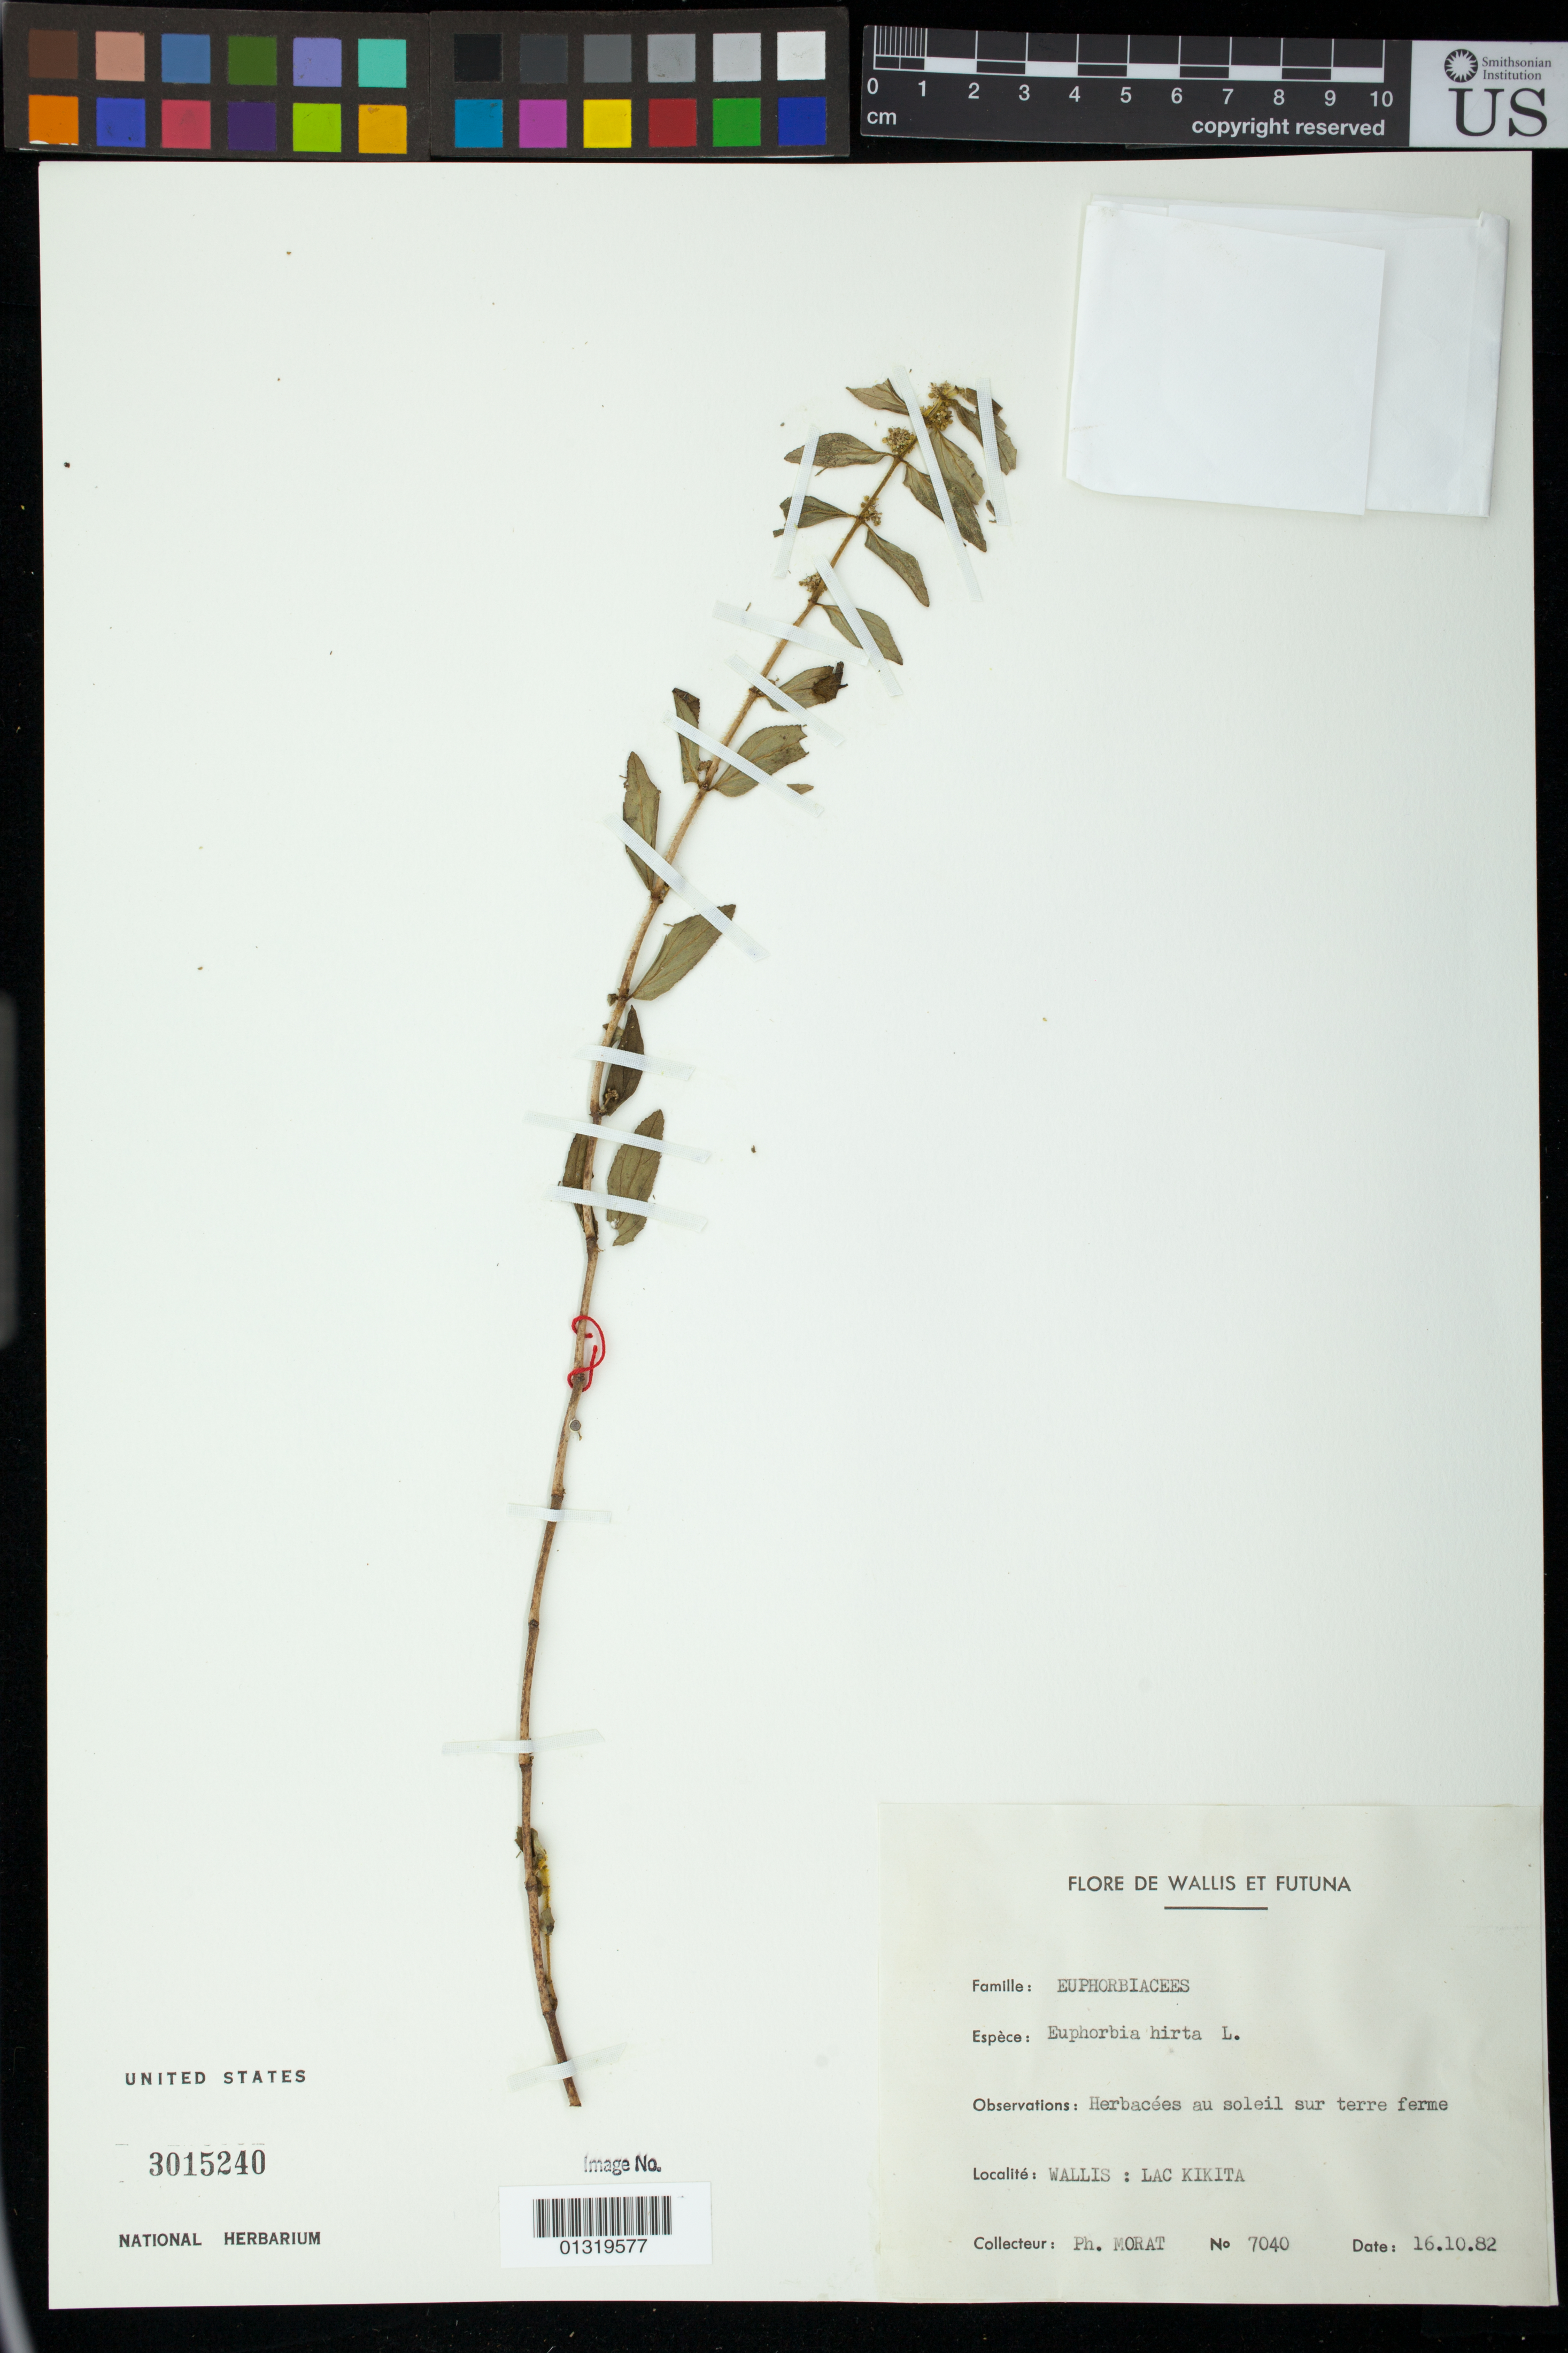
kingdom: Plantae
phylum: Tracheophyta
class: Magnoliopsida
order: Malpighiales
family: Euphorbiaceae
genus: Euphorbia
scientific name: Euphorbia hirta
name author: L.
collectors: P. Morat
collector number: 7040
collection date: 1982-10-16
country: Wallis and Futuna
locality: Wallis: Lac Kikita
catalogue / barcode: US 3015240